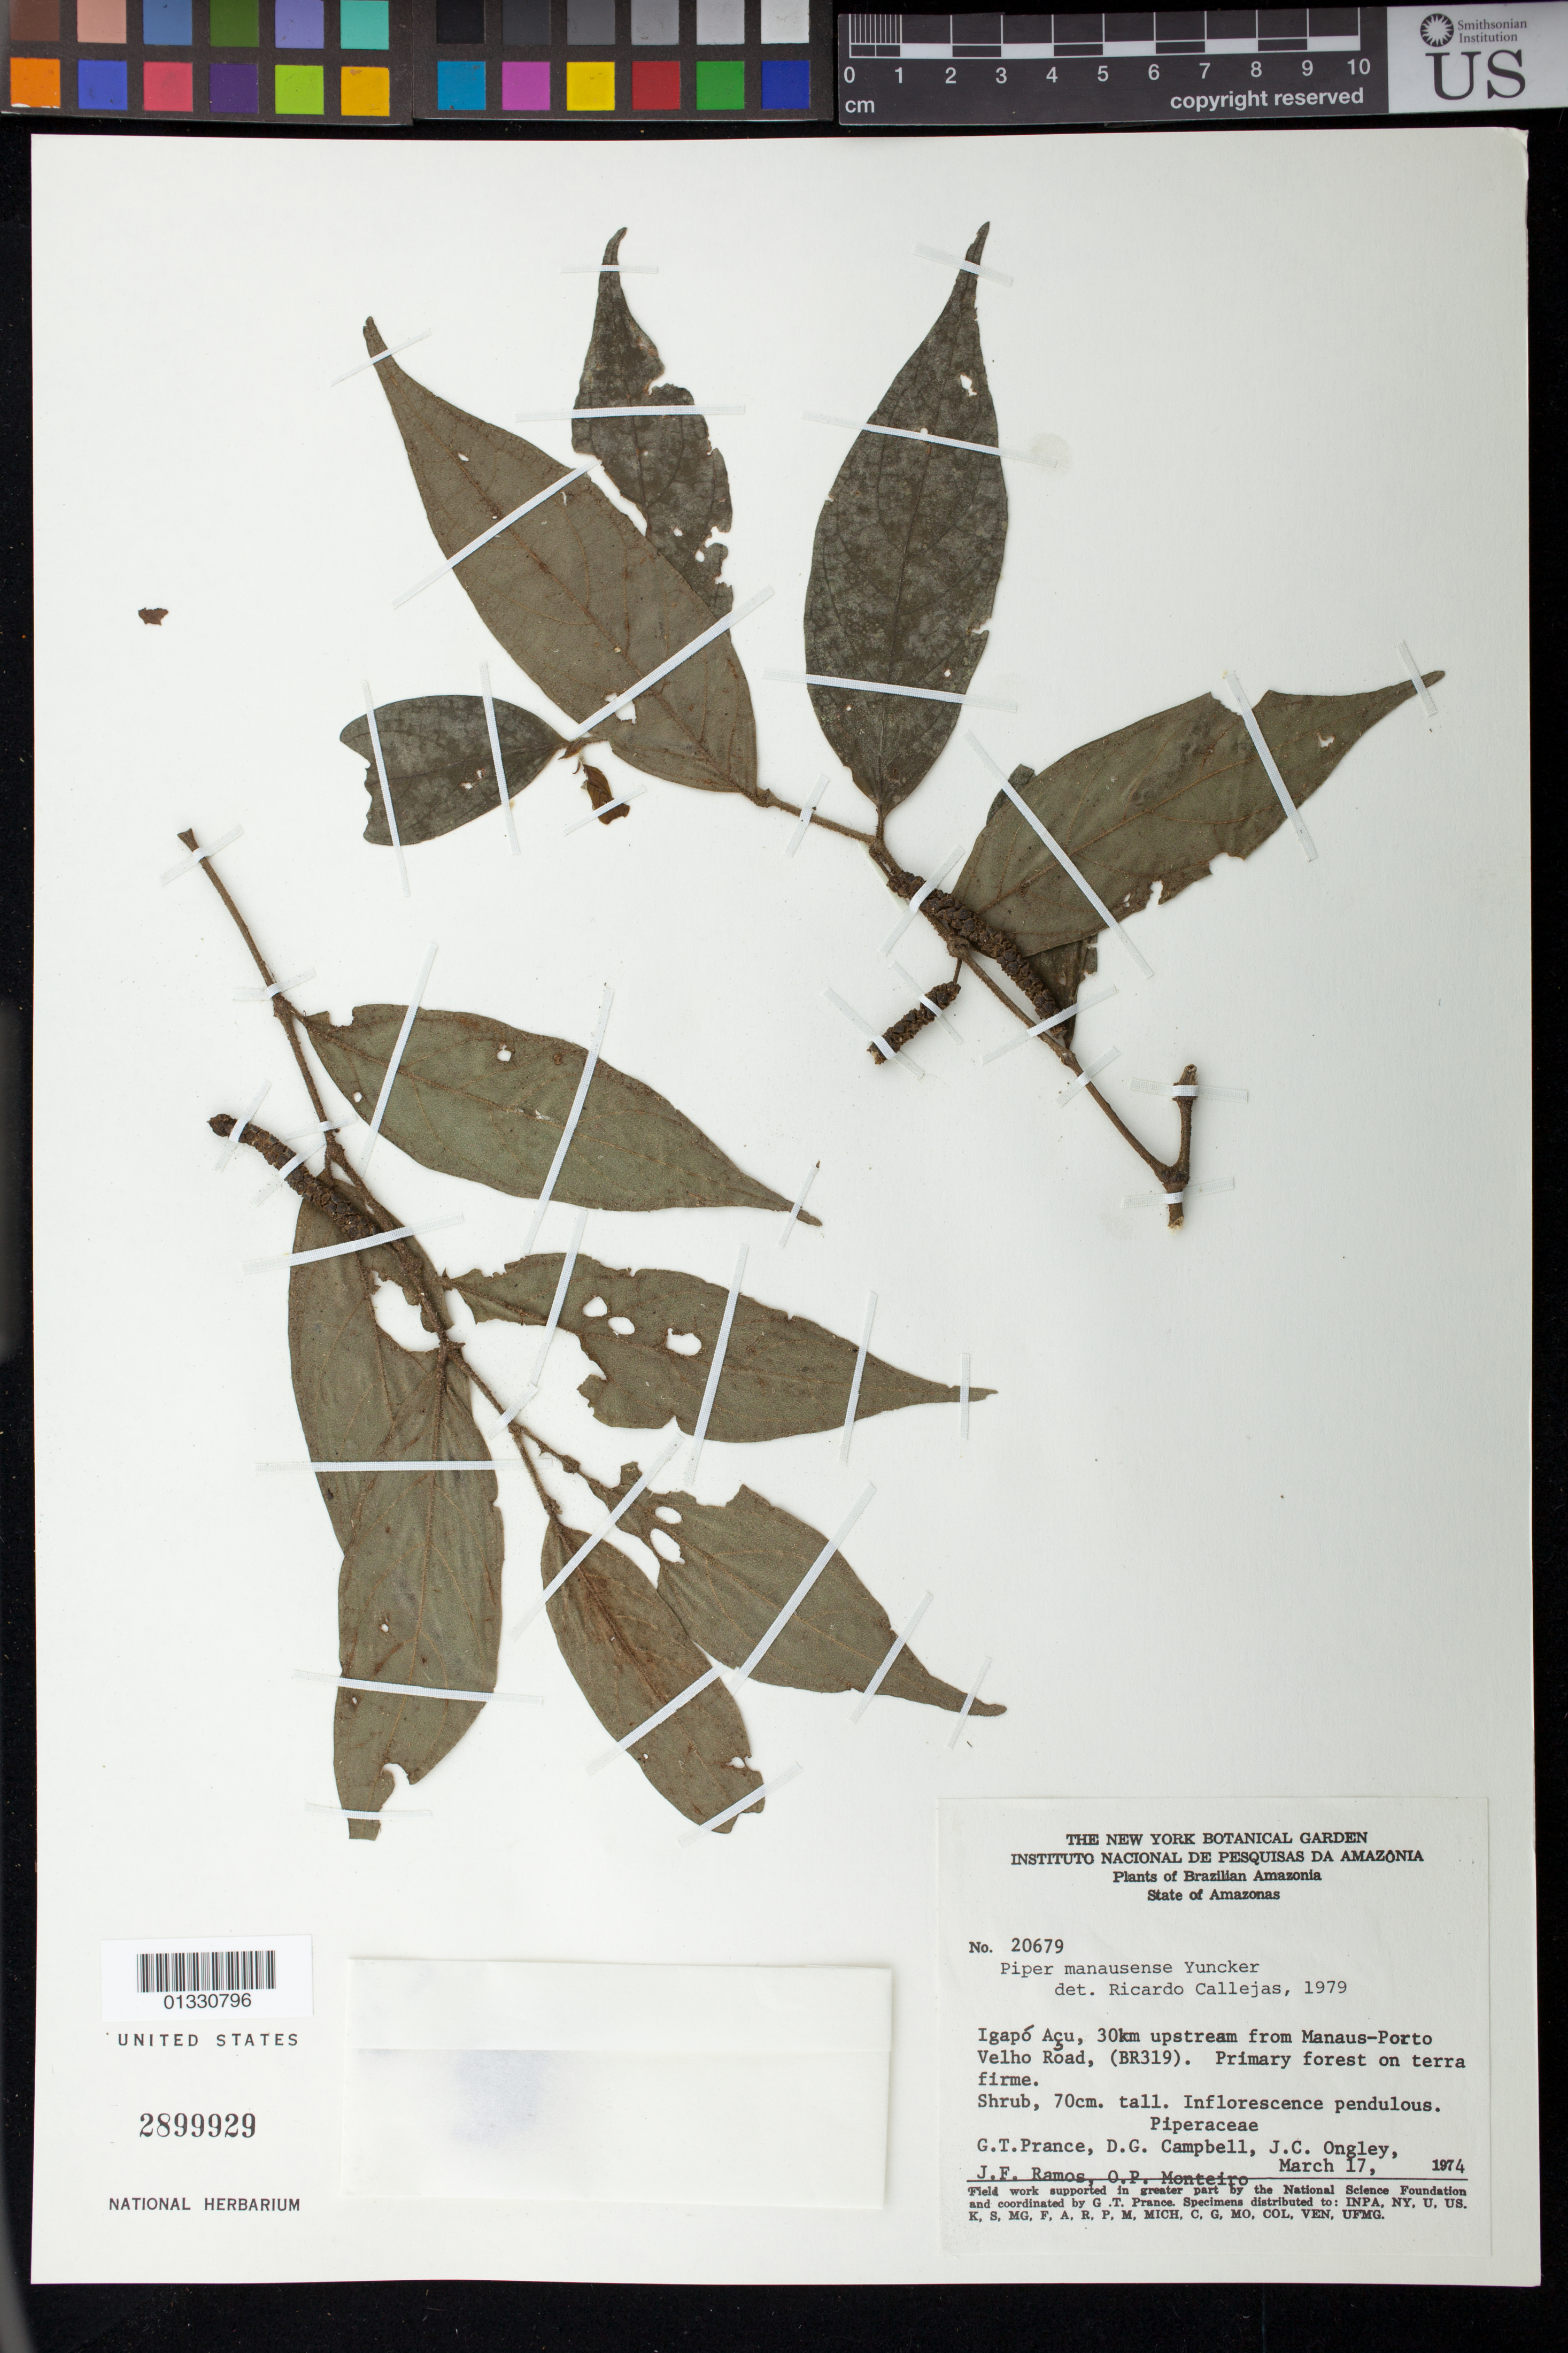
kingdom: Plantae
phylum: Tracheophyta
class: Magnoliopsida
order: Piperales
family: Piperaceae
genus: Piper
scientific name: Piper manausense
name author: Yunck.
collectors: G. T. Prance, D. G. Campbell, J. C. Ongley & J. F. Ramos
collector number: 20679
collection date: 1974-03-17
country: Brazil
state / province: Amazonas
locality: Igapó Açu, 30 Km upstream from Manaus-Porto Velho Road, (BR 319)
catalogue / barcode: US 2899929